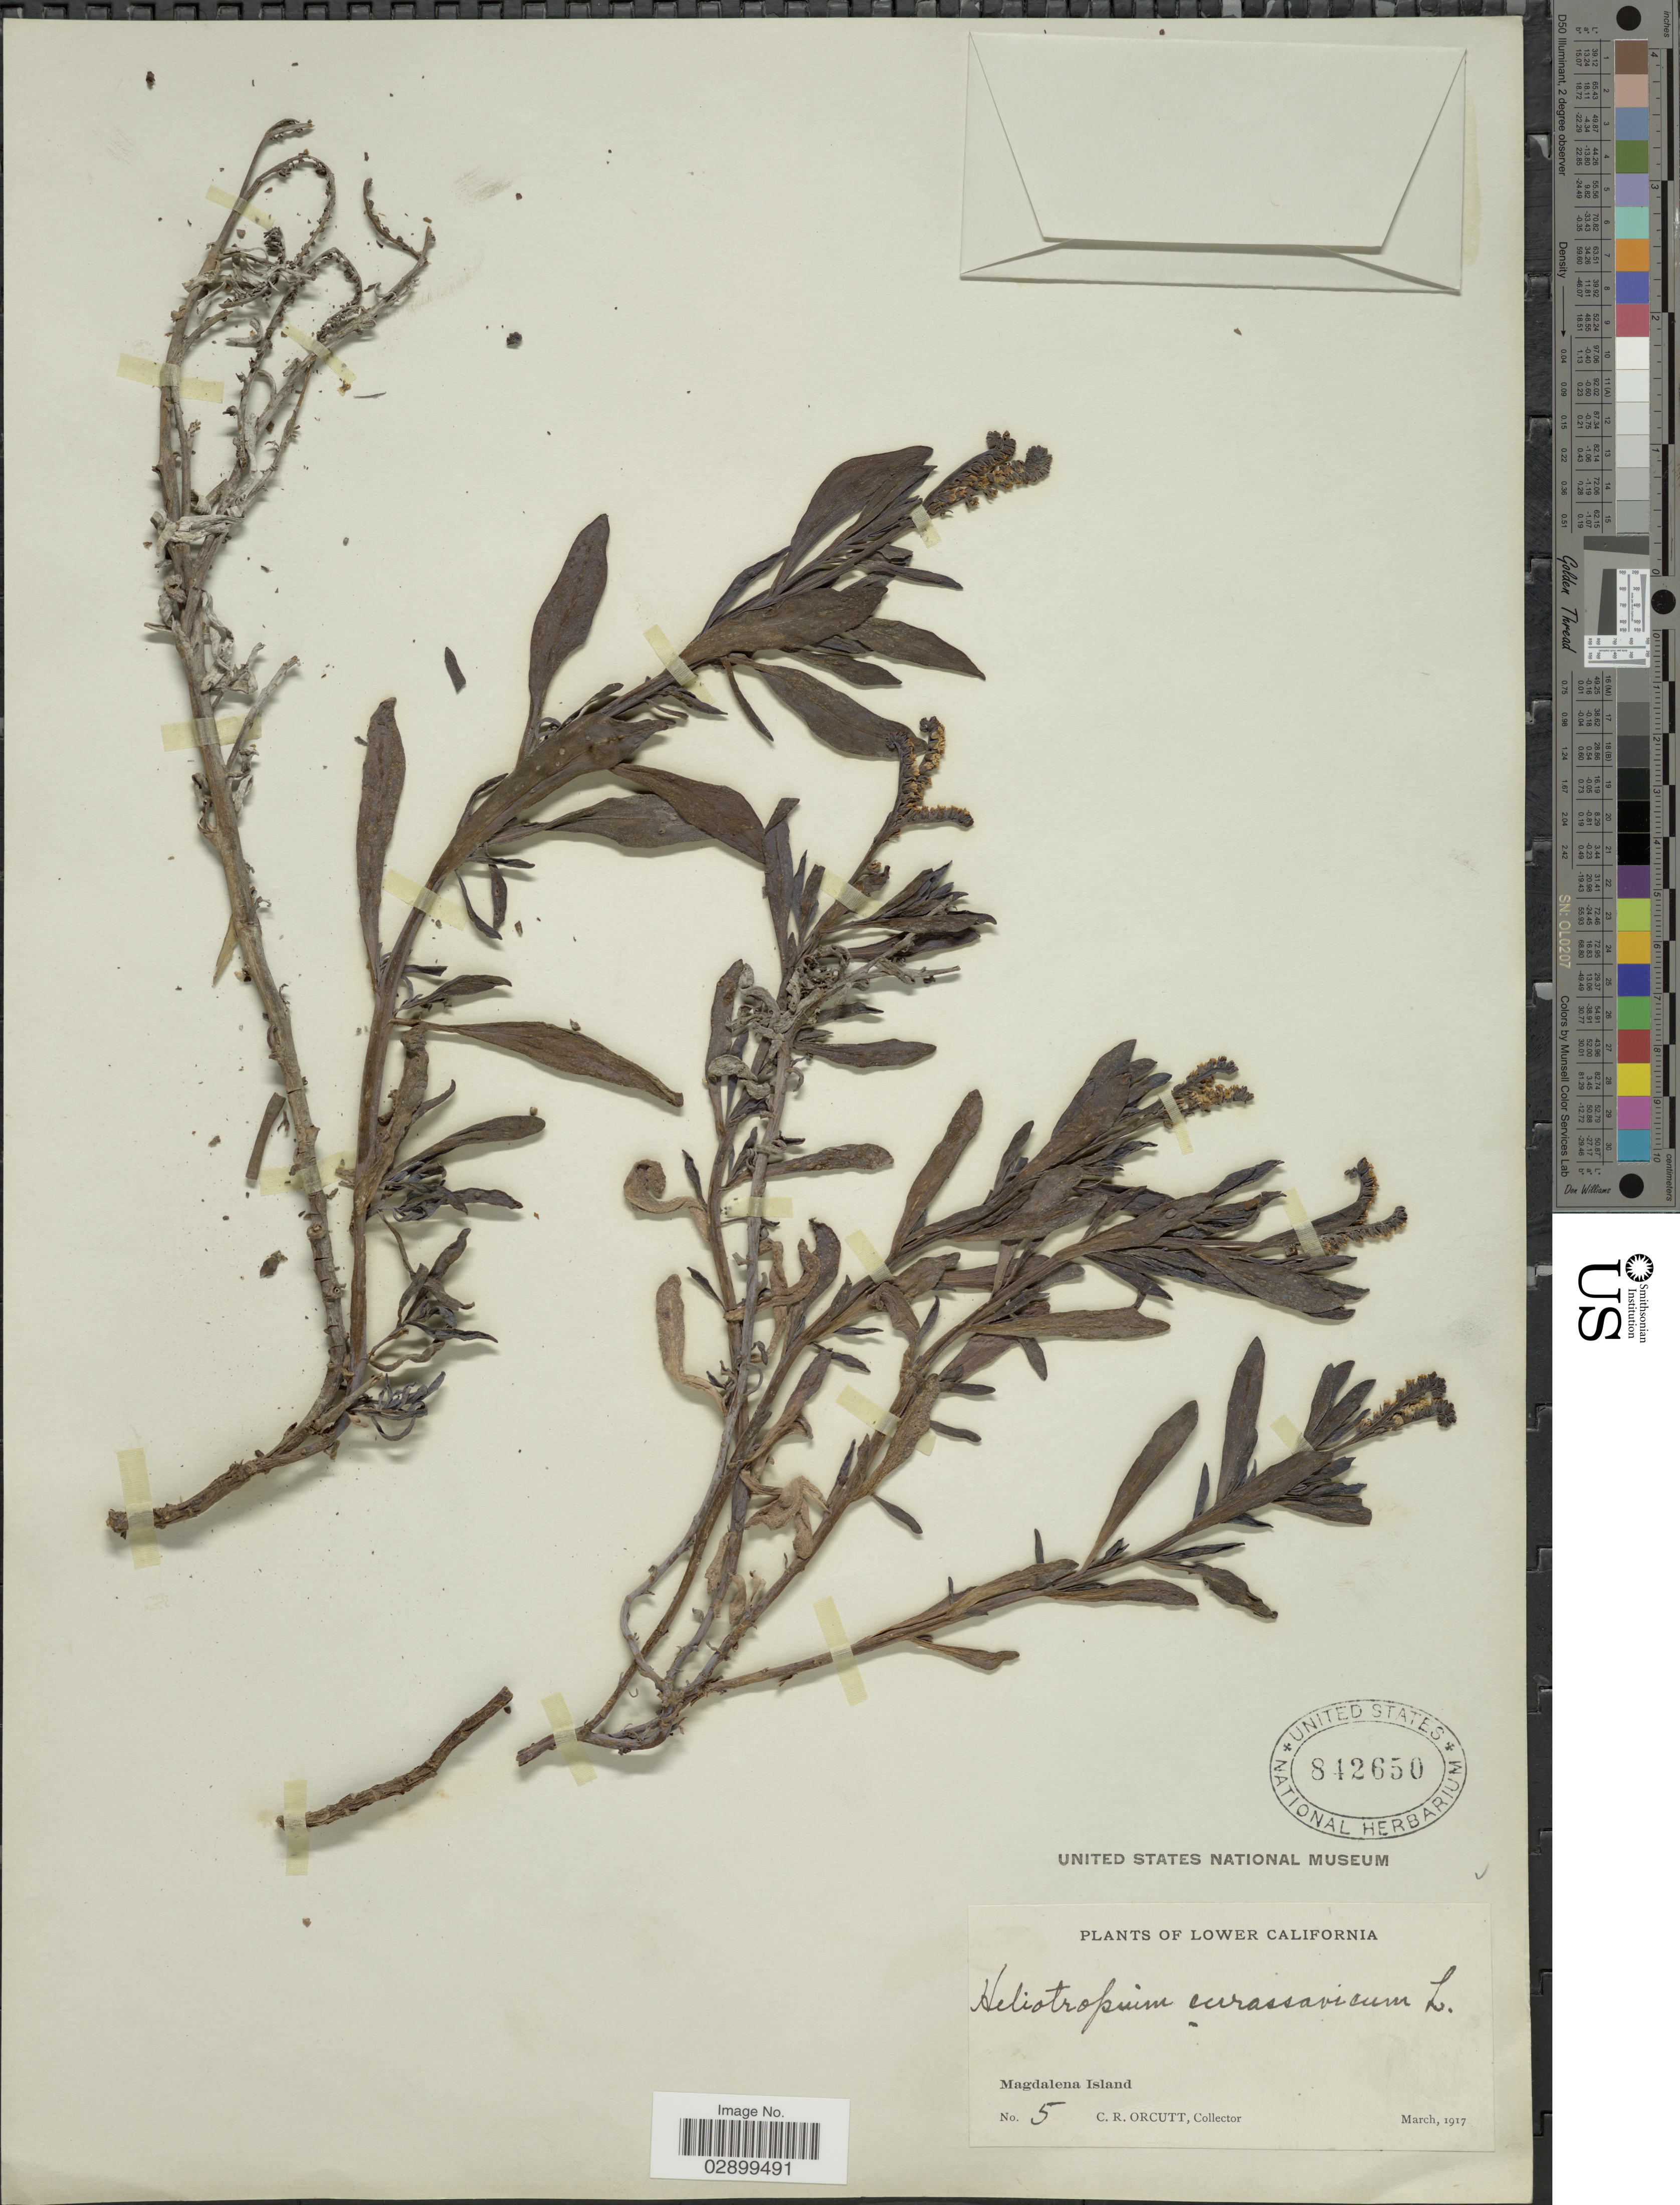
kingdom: Plantae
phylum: Tracheophyta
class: Magnoliopsida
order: Boraginales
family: Heliotropiaceae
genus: Heliotropium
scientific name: Heliotropium curassavicum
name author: L.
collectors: C. R. Orcutt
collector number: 5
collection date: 1917-03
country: Mexico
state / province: Baja California Sur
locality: Lower California. Magdalena Island.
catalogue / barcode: US 842650